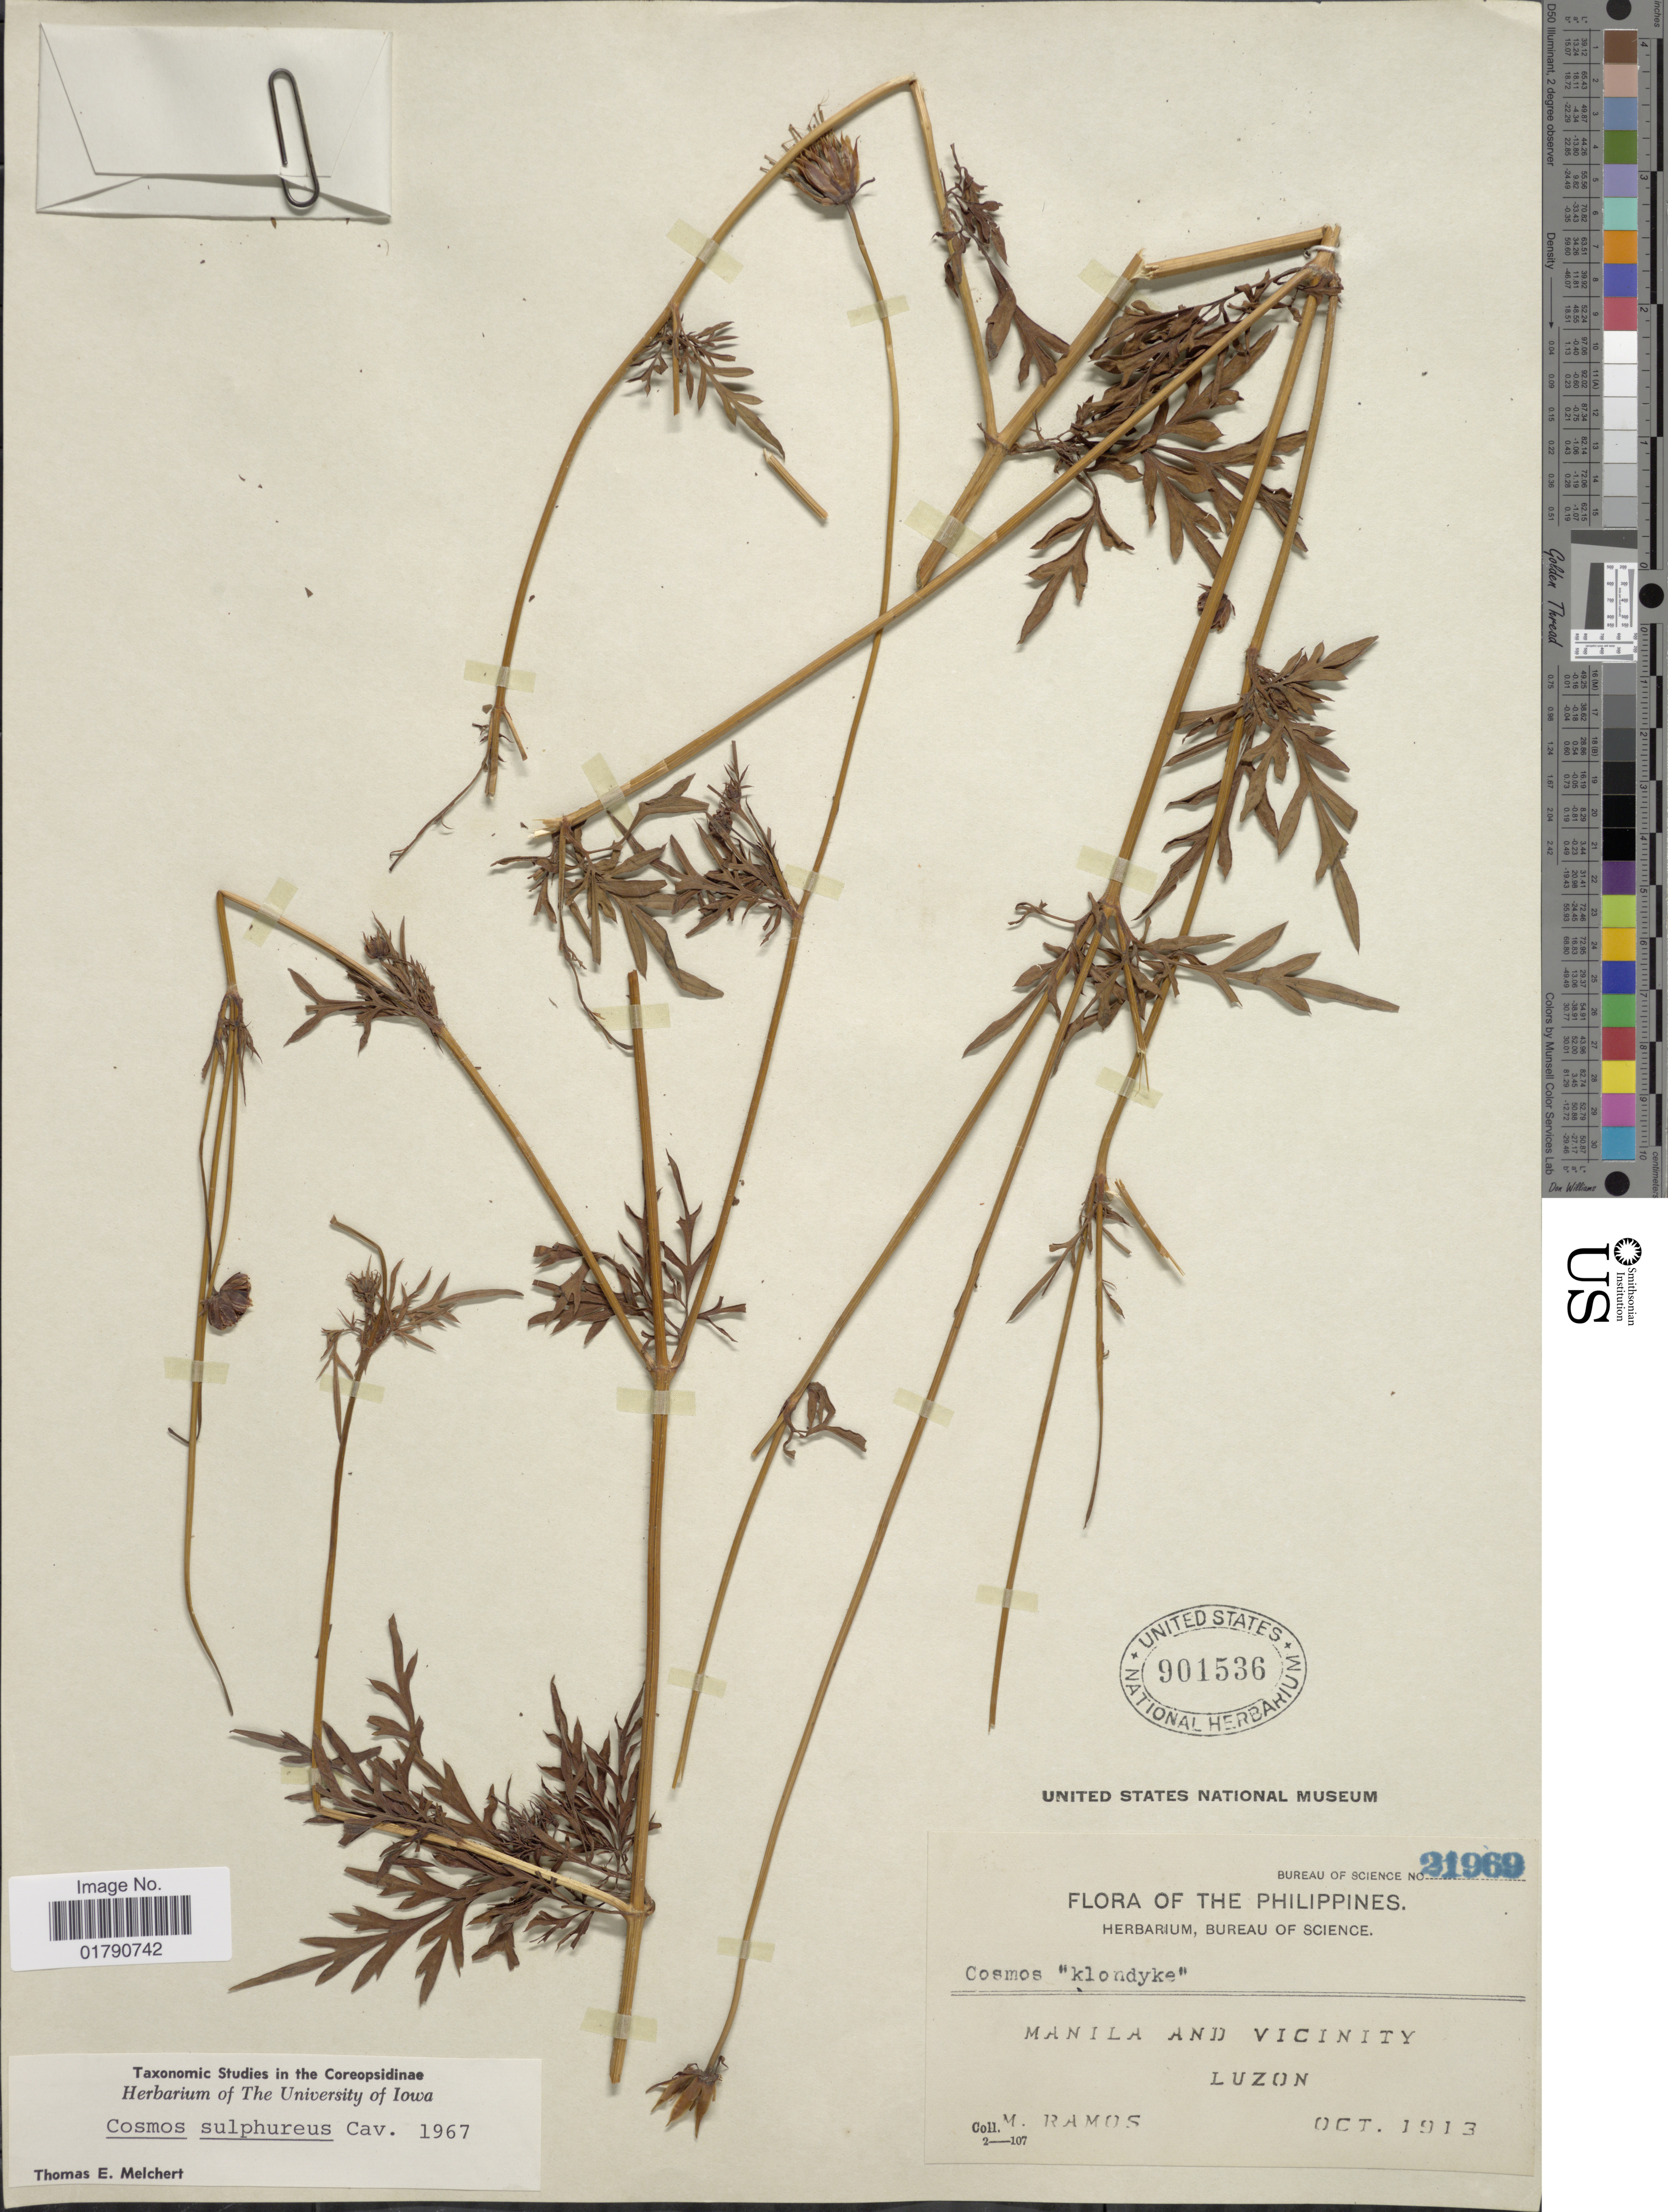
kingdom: Plantae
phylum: Tracheophyta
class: Magnoliopsida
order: Asterales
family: Asteraceae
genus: Cosmos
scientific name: Cosmos sulphureus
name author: Cav.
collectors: M. Ramos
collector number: Bureau of Science 21969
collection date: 1913-10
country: Philippines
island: Luzon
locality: Manila and Vicinity, Luzon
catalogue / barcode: US 901536